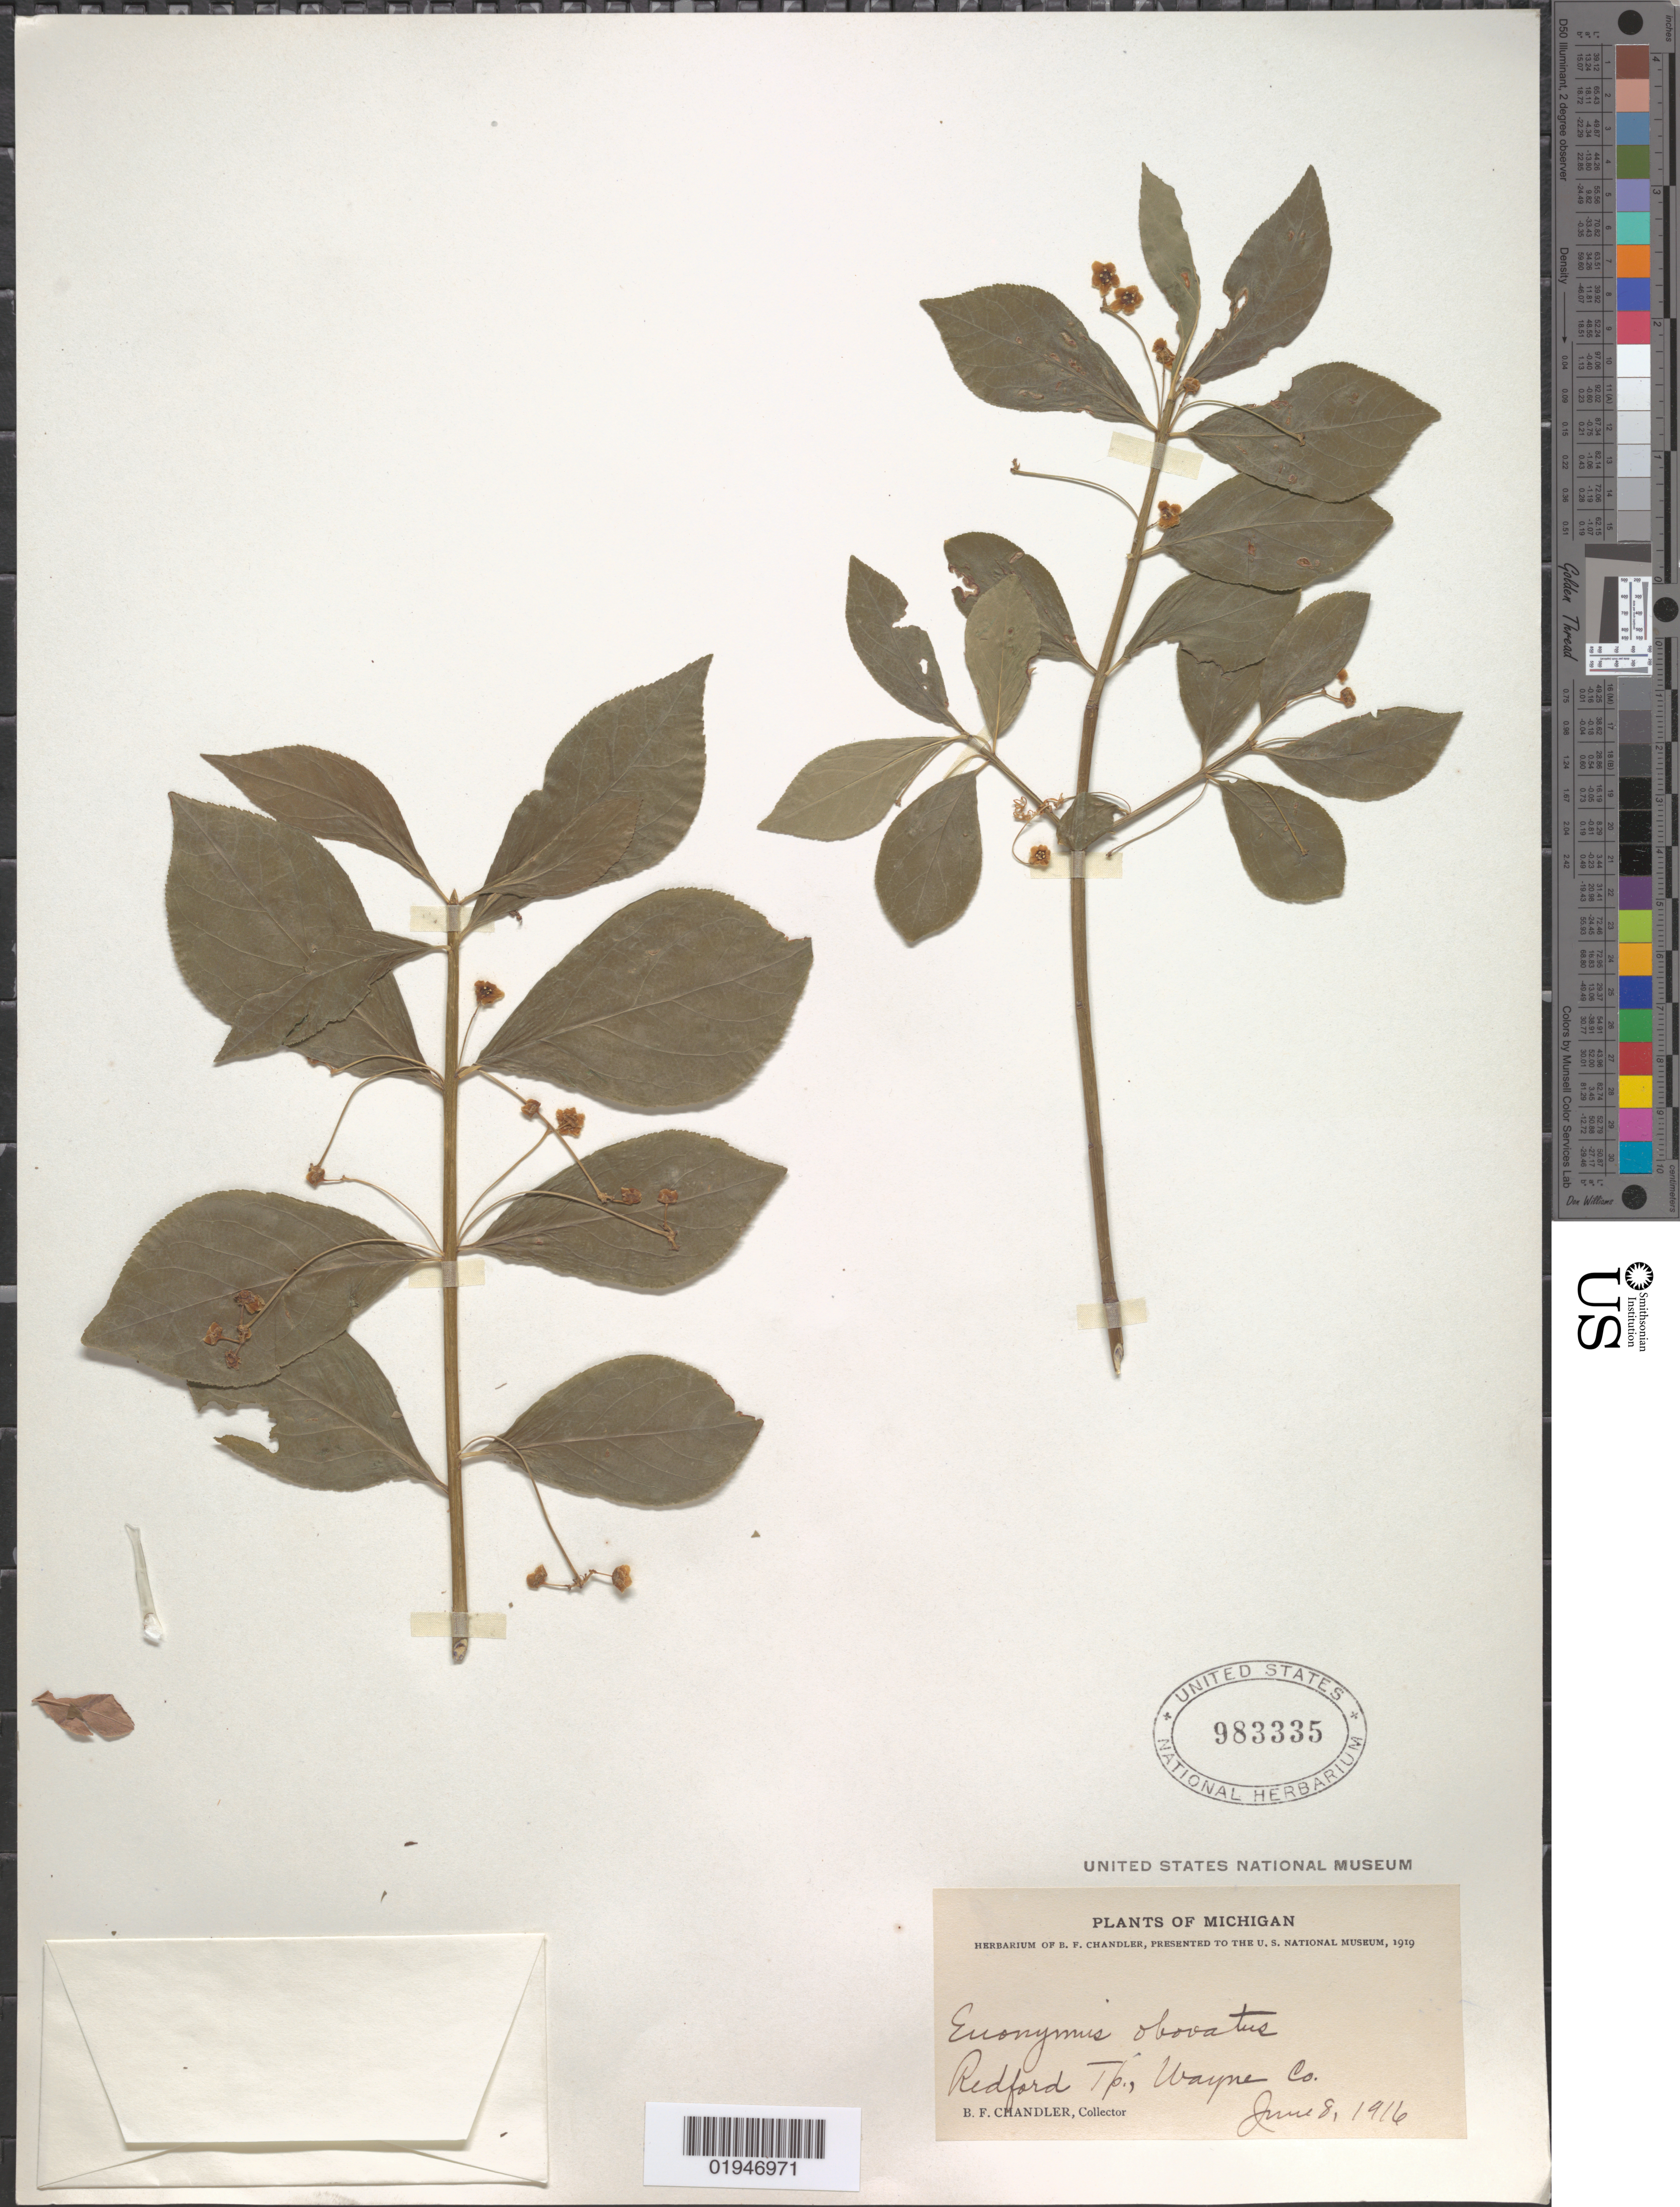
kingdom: Plantae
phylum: Tracheophyta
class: Magnoliopsida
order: Celastrales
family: Celastraceae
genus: Euonymus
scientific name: Euonymus obovatus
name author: Nutt.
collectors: B. F. Chandler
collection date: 1916-06-08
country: United States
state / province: Michigan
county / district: Wayne County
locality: Redford Tp.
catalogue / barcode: US 983335